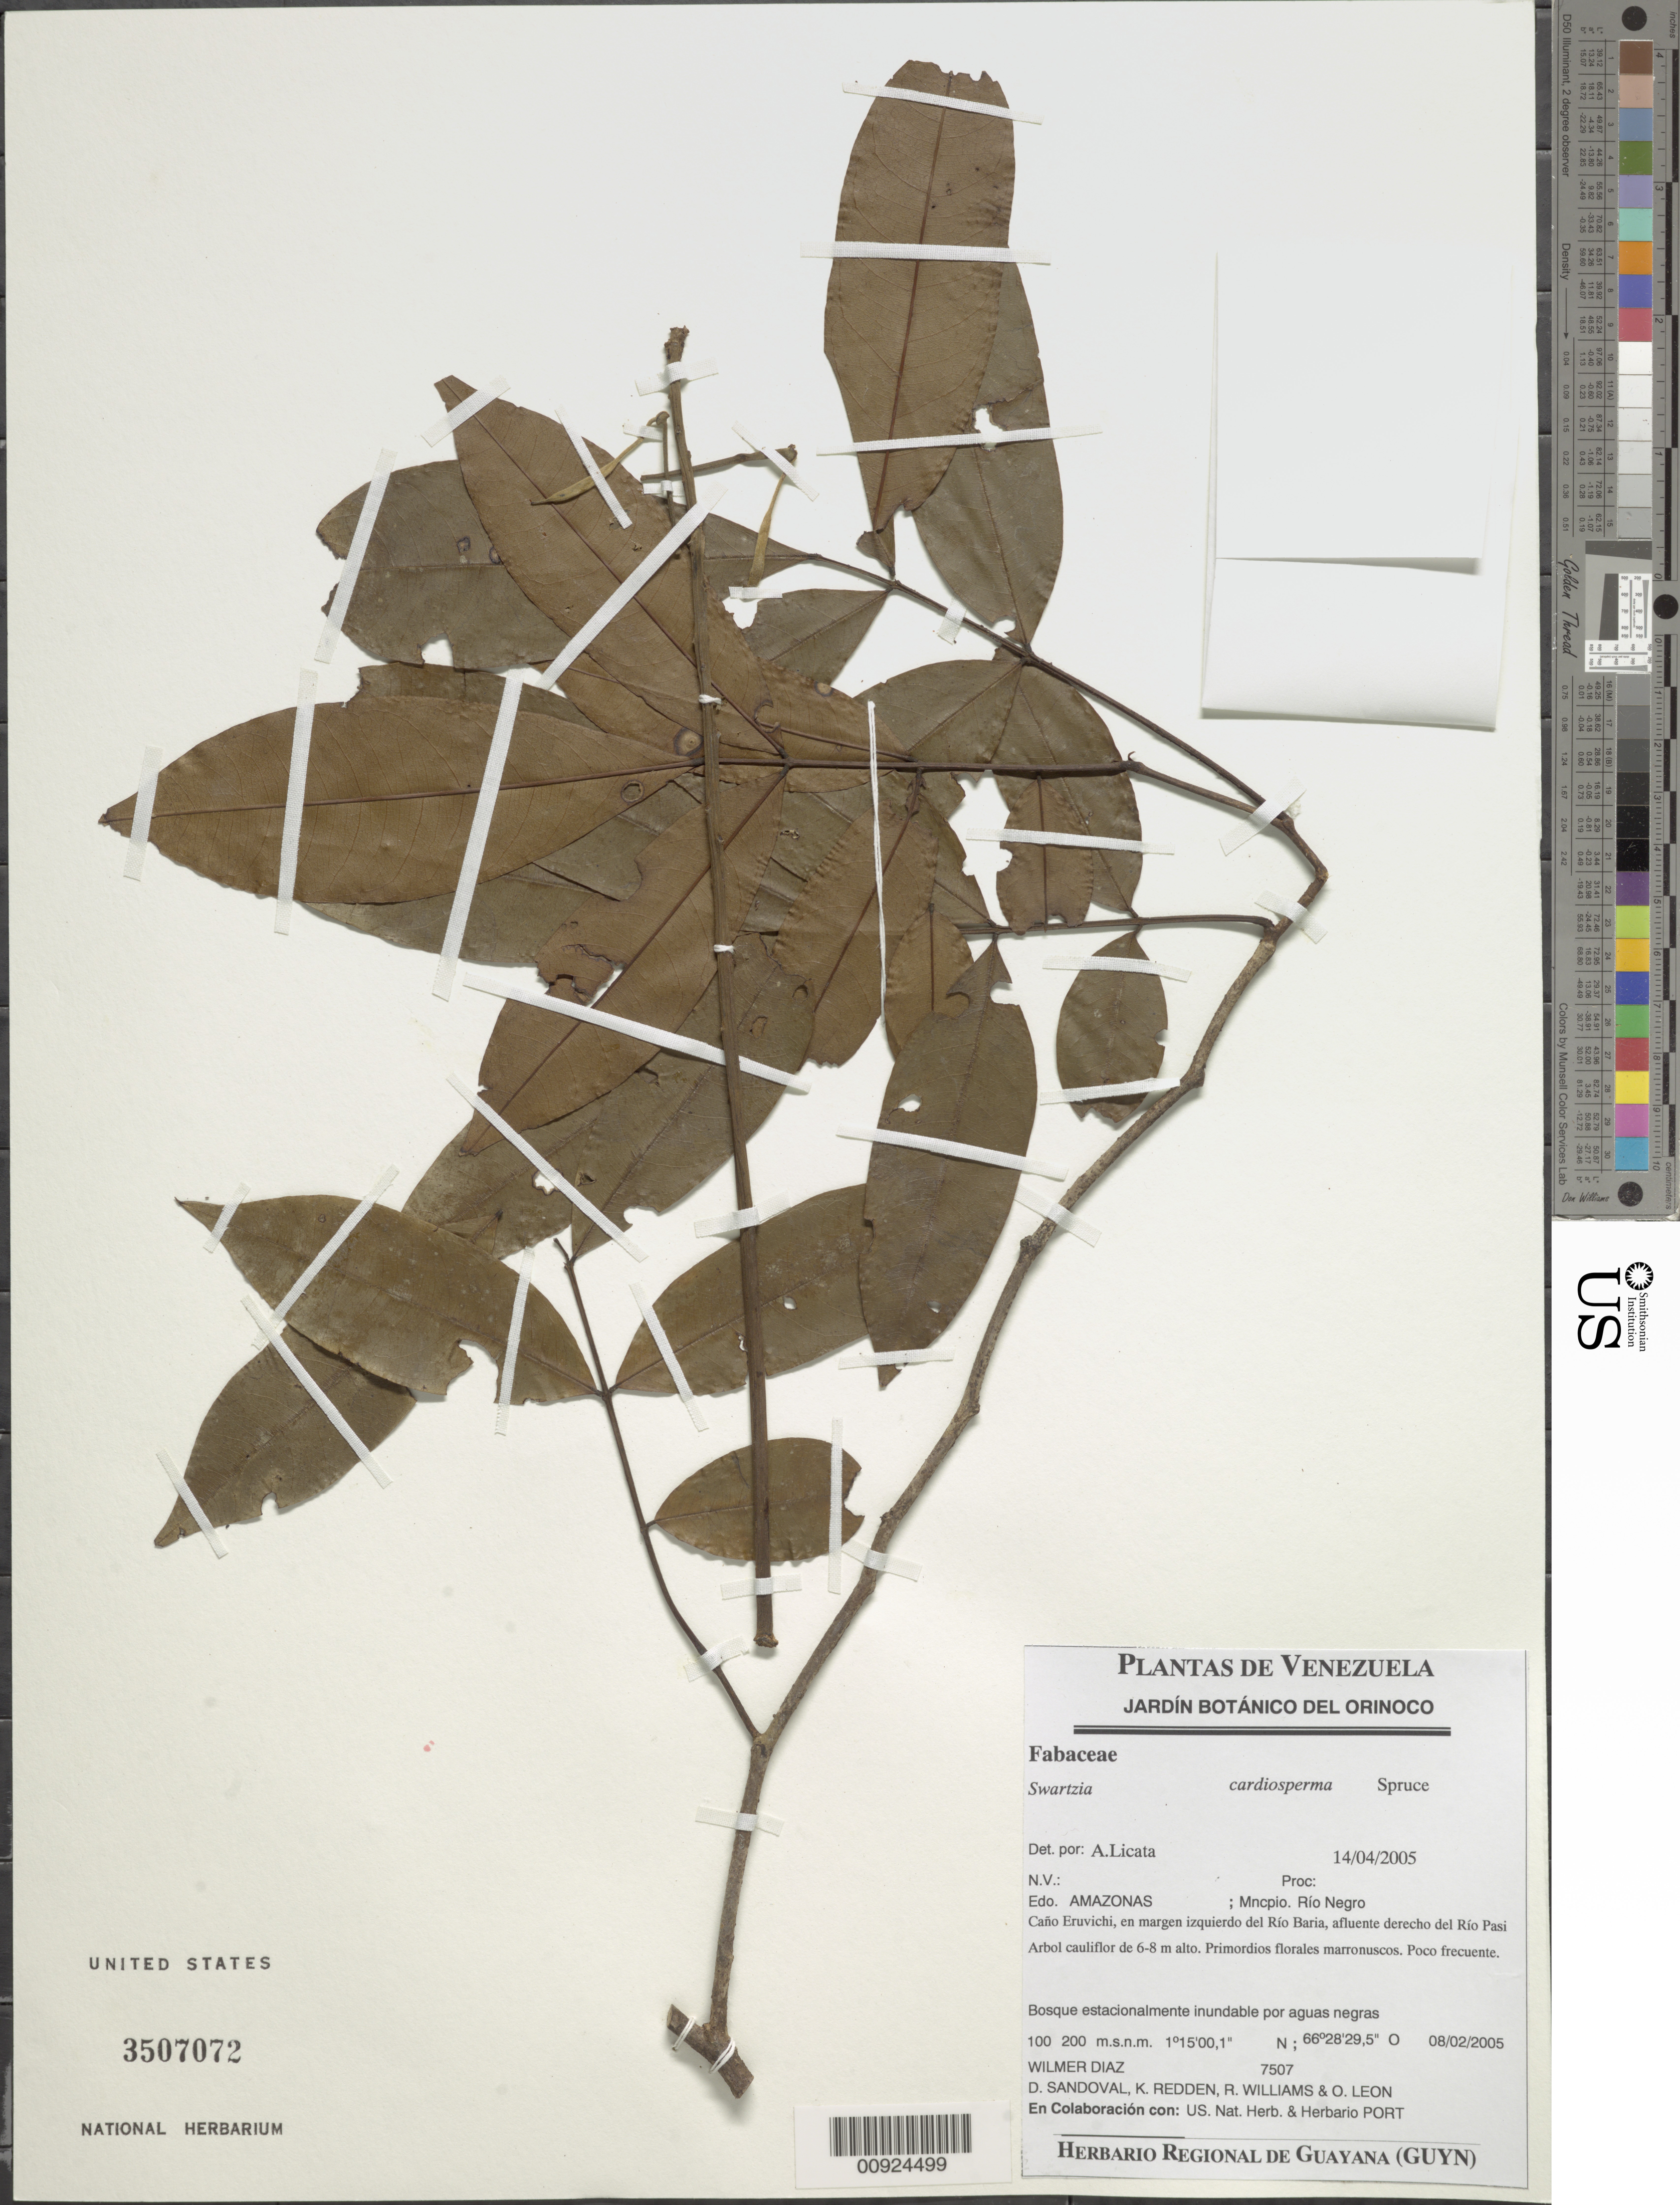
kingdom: Plantae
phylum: Tracheophyta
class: Magnoliopsida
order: Fabales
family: Fabaceae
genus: Swartzia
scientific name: Swartzia cardiosperma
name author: Spruce ex Benth.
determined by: Licata, A., (PORT), Univ. Nac. Exp. de los Llanos Ezequiel Zamora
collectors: W. Díaz P., D. Sandoval, K. M. Redden, R. Williams & O. León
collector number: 7507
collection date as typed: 8-Feb-05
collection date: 2005-02-08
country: Venezuela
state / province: Amazonas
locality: Mun. Río Negro, Caño Eruvichi, en margen Río Baria, afluente del Río Pasimoni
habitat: Bosque estacionalmente inundable por aguas negras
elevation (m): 100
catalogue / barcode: US 3507072